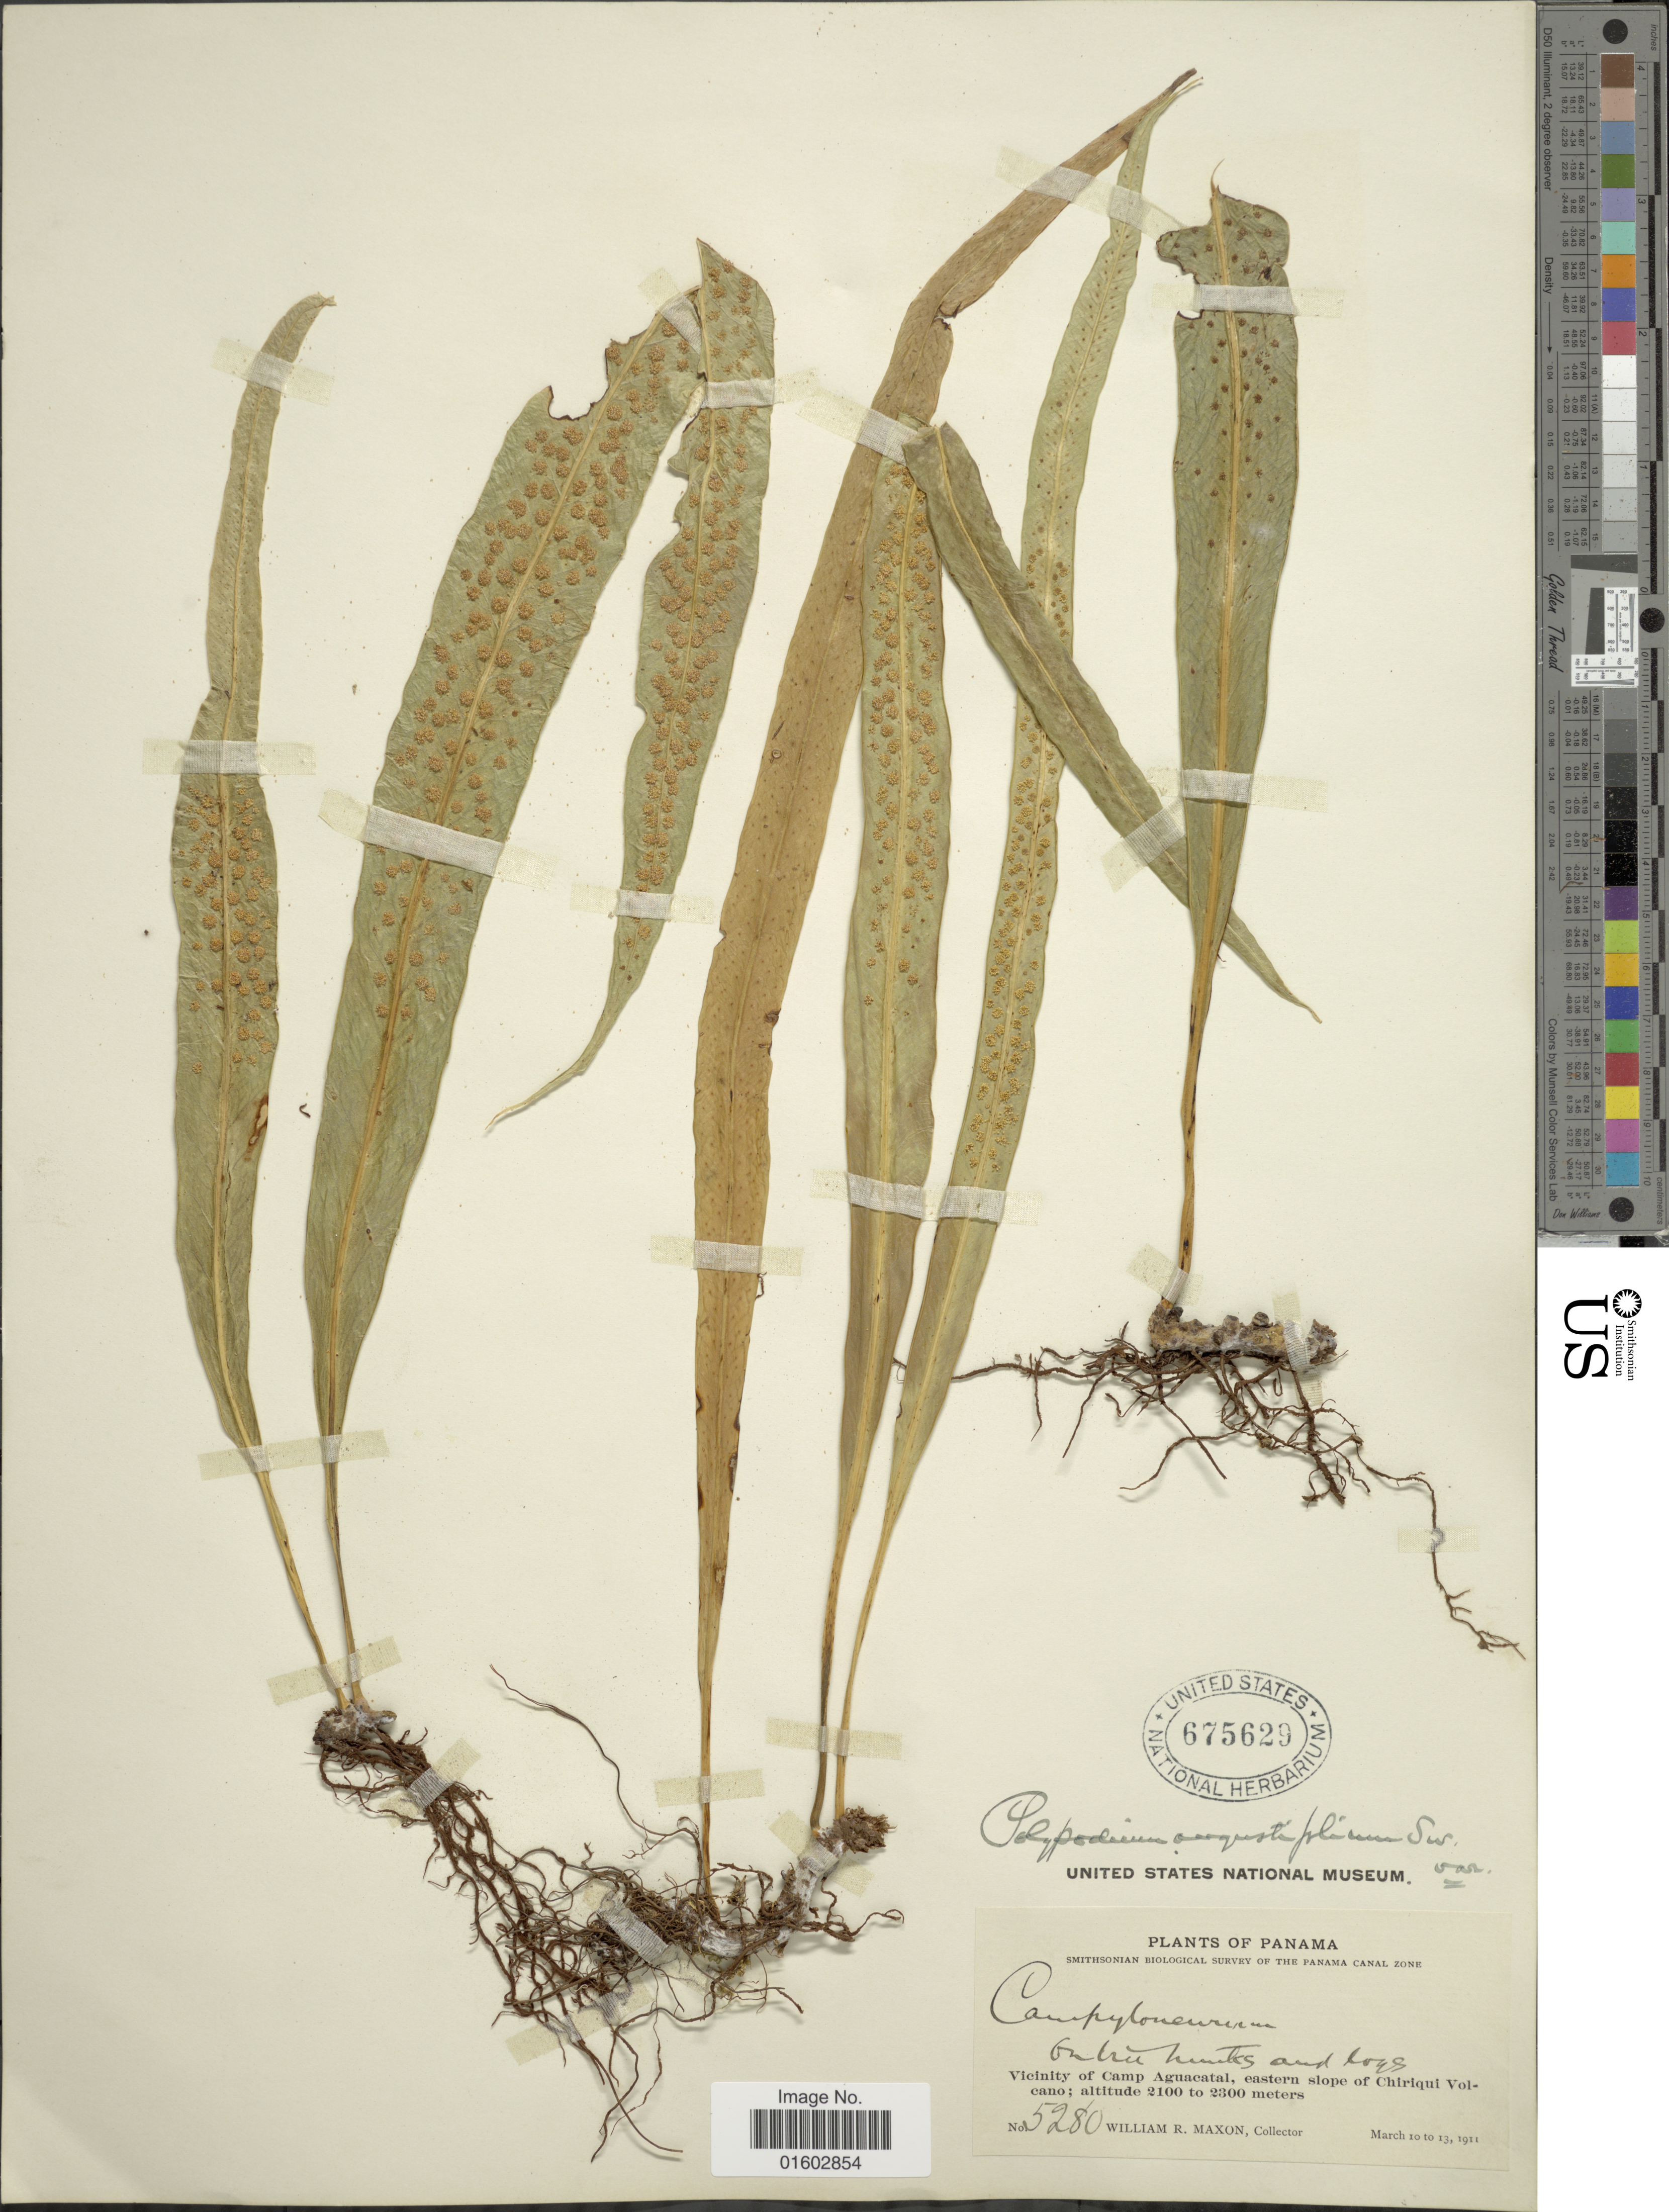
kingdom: Plantae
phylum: Tracheophyta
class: Polypodiopsida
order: Polypodiales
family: Polypodiaceae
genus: Campyloneurum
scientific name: Campyloneurum angustifolium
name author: (Sw.) Fée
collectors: W. R. Maxon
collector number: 5280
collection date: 1911-03-10/1911-03-13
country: Panama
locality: Vicinity of Camp Aguacatal, eastern slope of Chiriqui Volcano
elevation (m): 2100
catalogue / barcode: US 675629